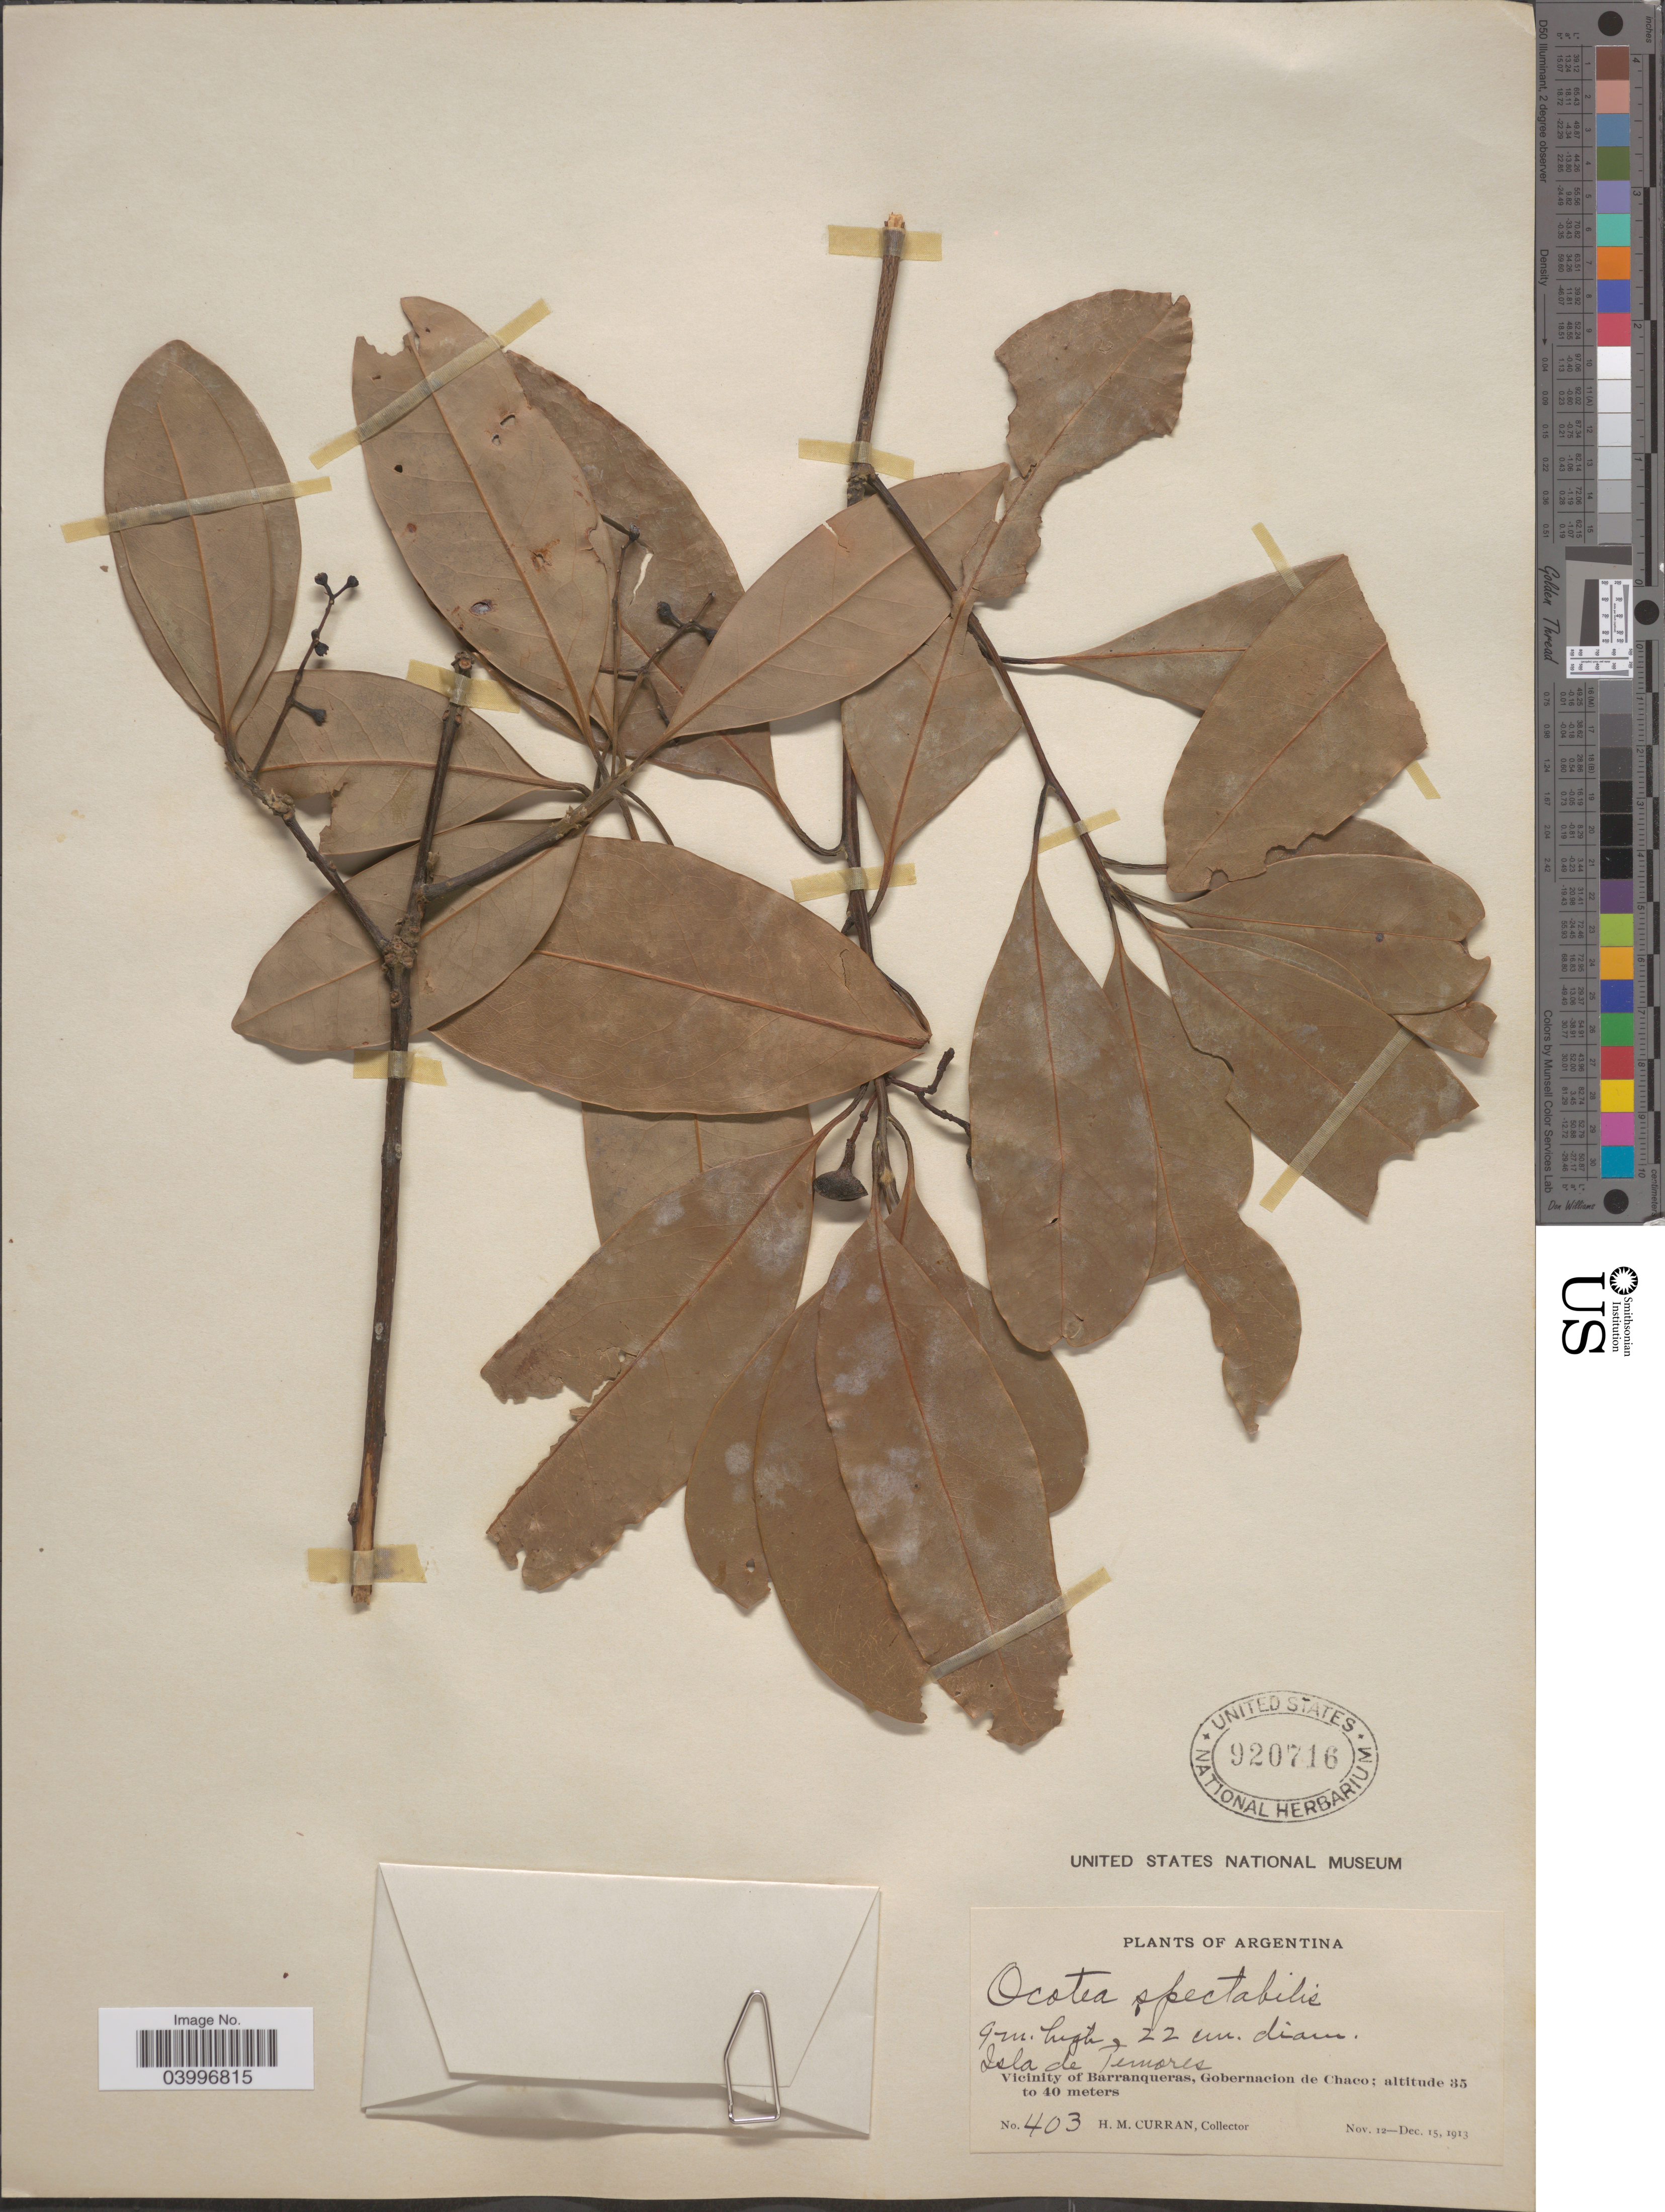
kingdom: Plantae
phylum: Tracheophyta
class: Magnoliopsida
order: Laurales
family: Lauraceae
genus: Ocotea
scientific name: Ocotea spectabilis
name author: (Meisn.) Mez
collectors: H. M. Curran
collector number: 403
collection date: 1913-11-12/1913-12-15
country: Argentina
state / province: Chaco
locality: Isla de Temores. Vicinity of Barranqueras, Gobernacion de Chaco.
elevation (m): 35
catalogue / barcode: US 920716